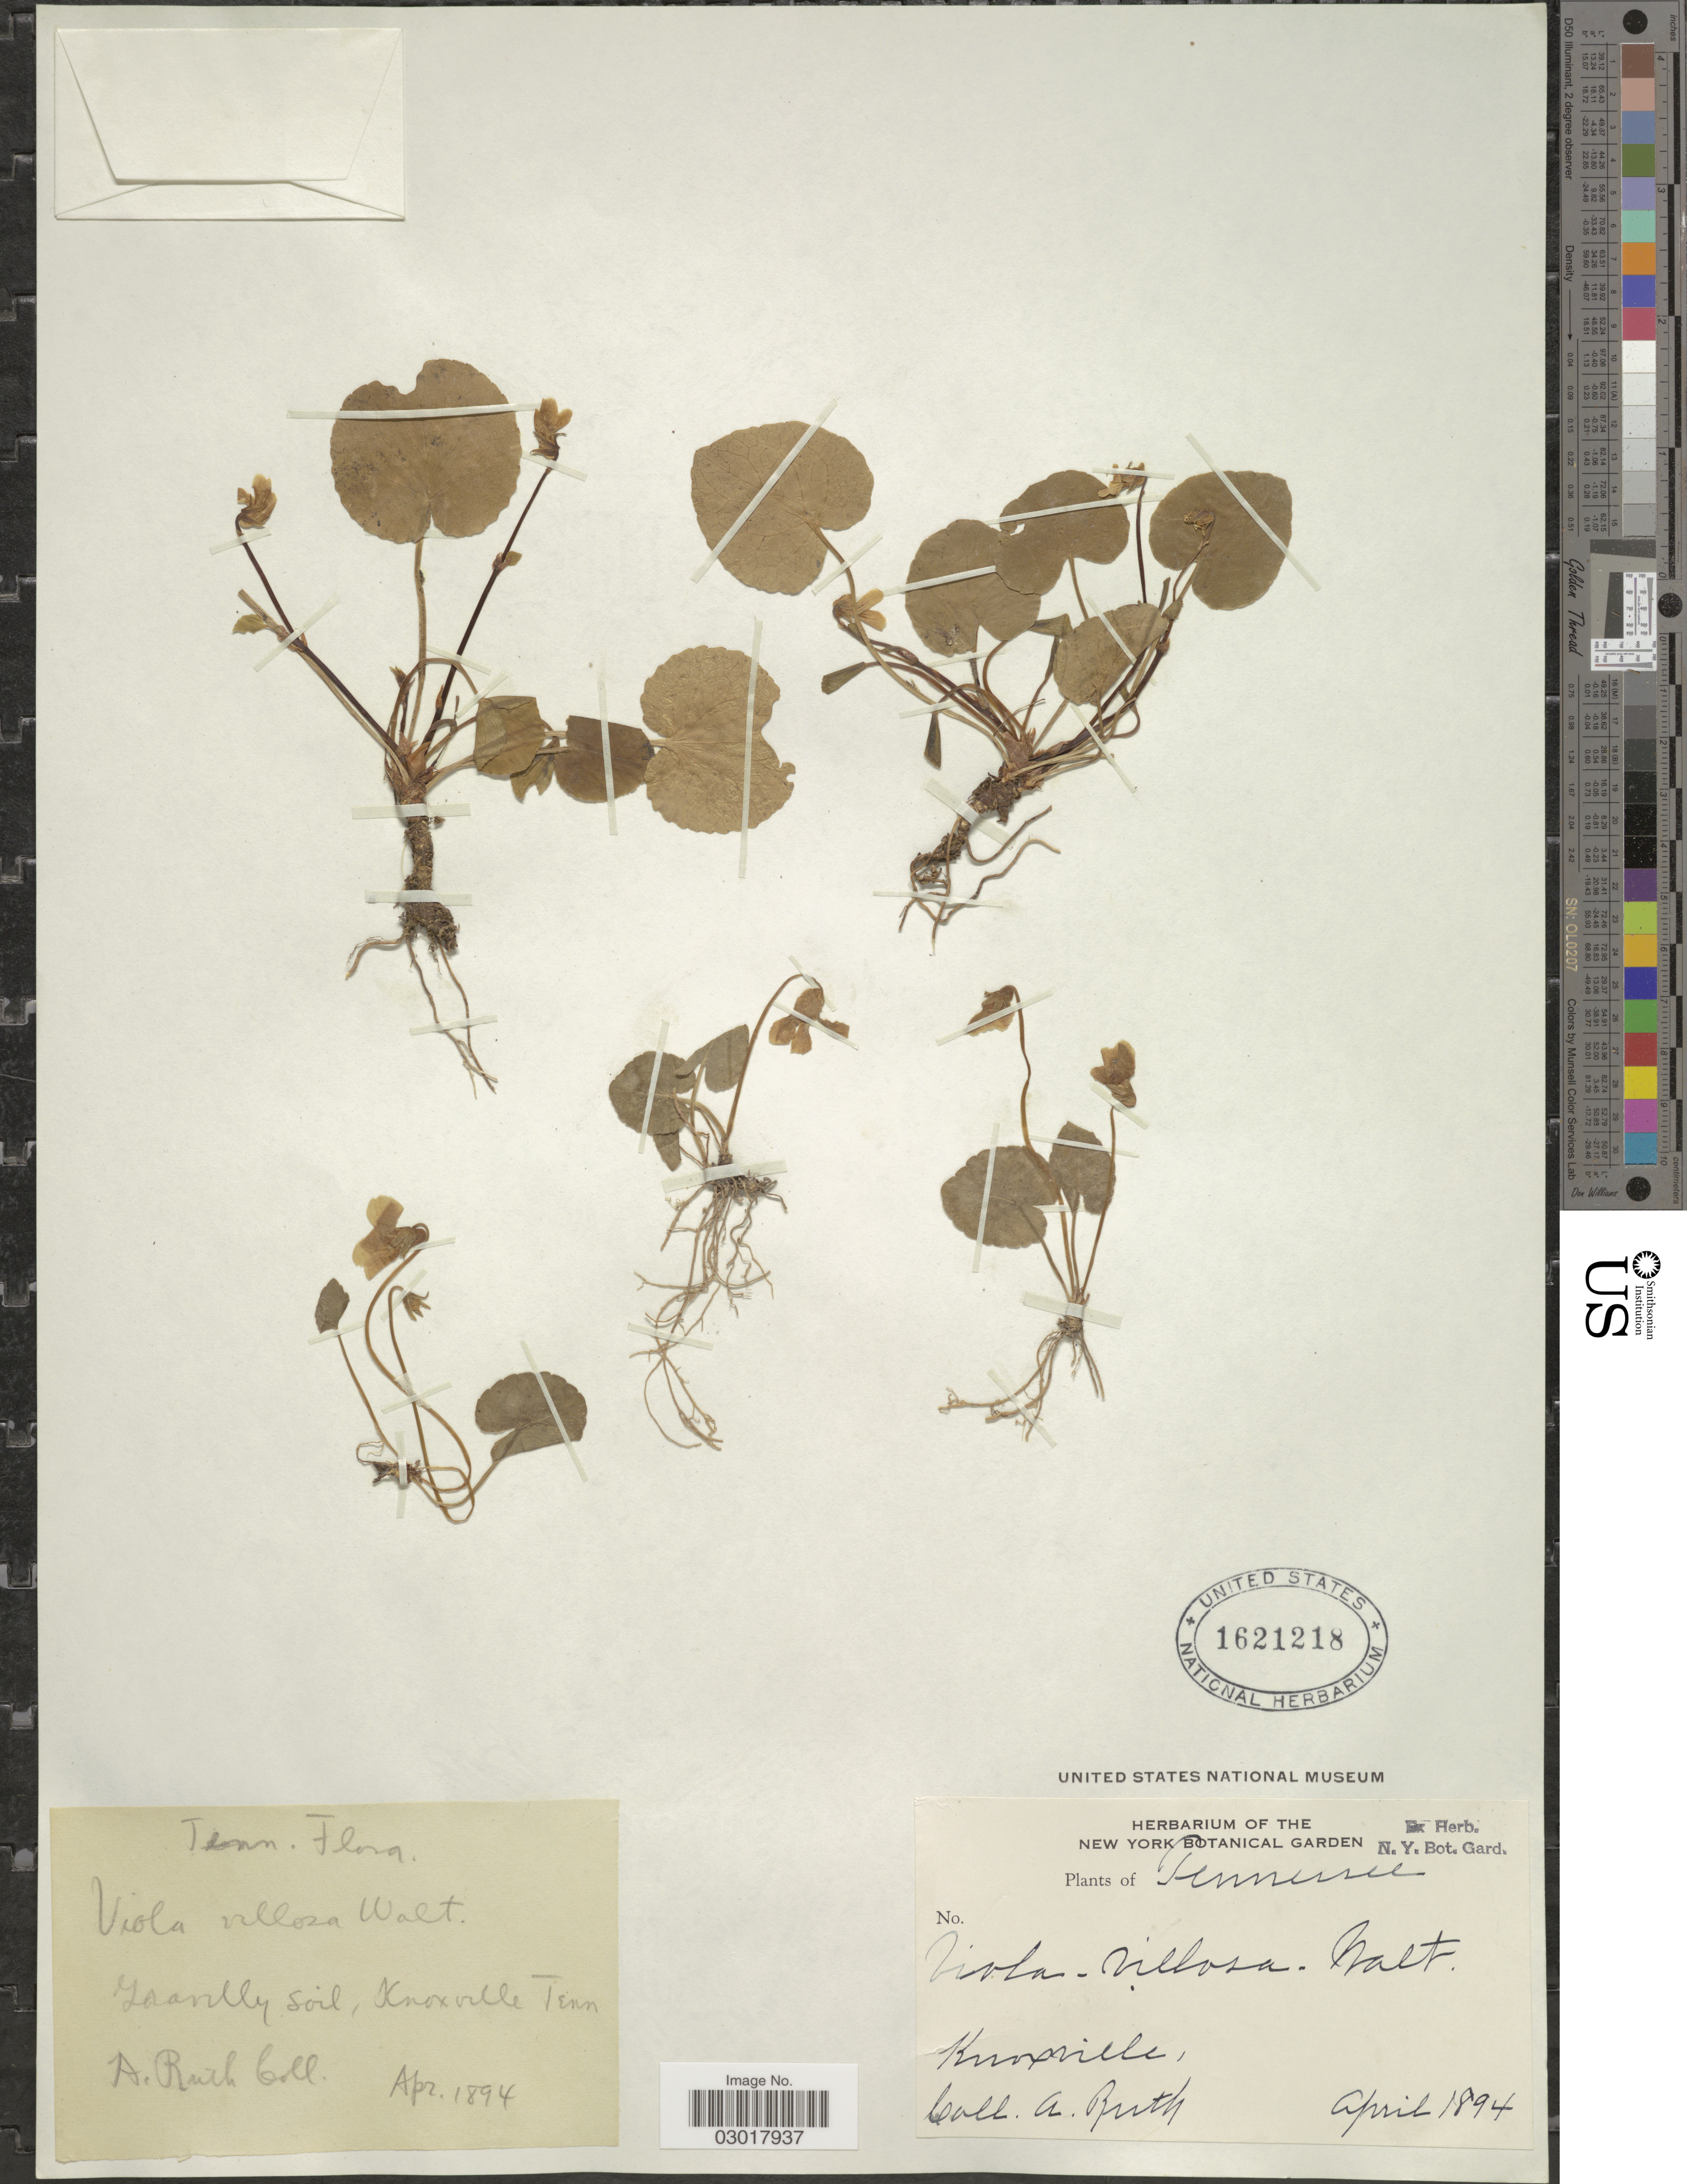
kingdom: Plantae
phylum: Tracheophyta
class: Magnoliopsida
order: Malpighiales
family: Violaceae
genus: Viola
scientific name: Viola villosa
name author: Walter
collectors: A. Ruth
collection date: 1894-04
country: United States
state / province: Tennessee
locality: Knoxville.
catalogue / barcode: US 1621218